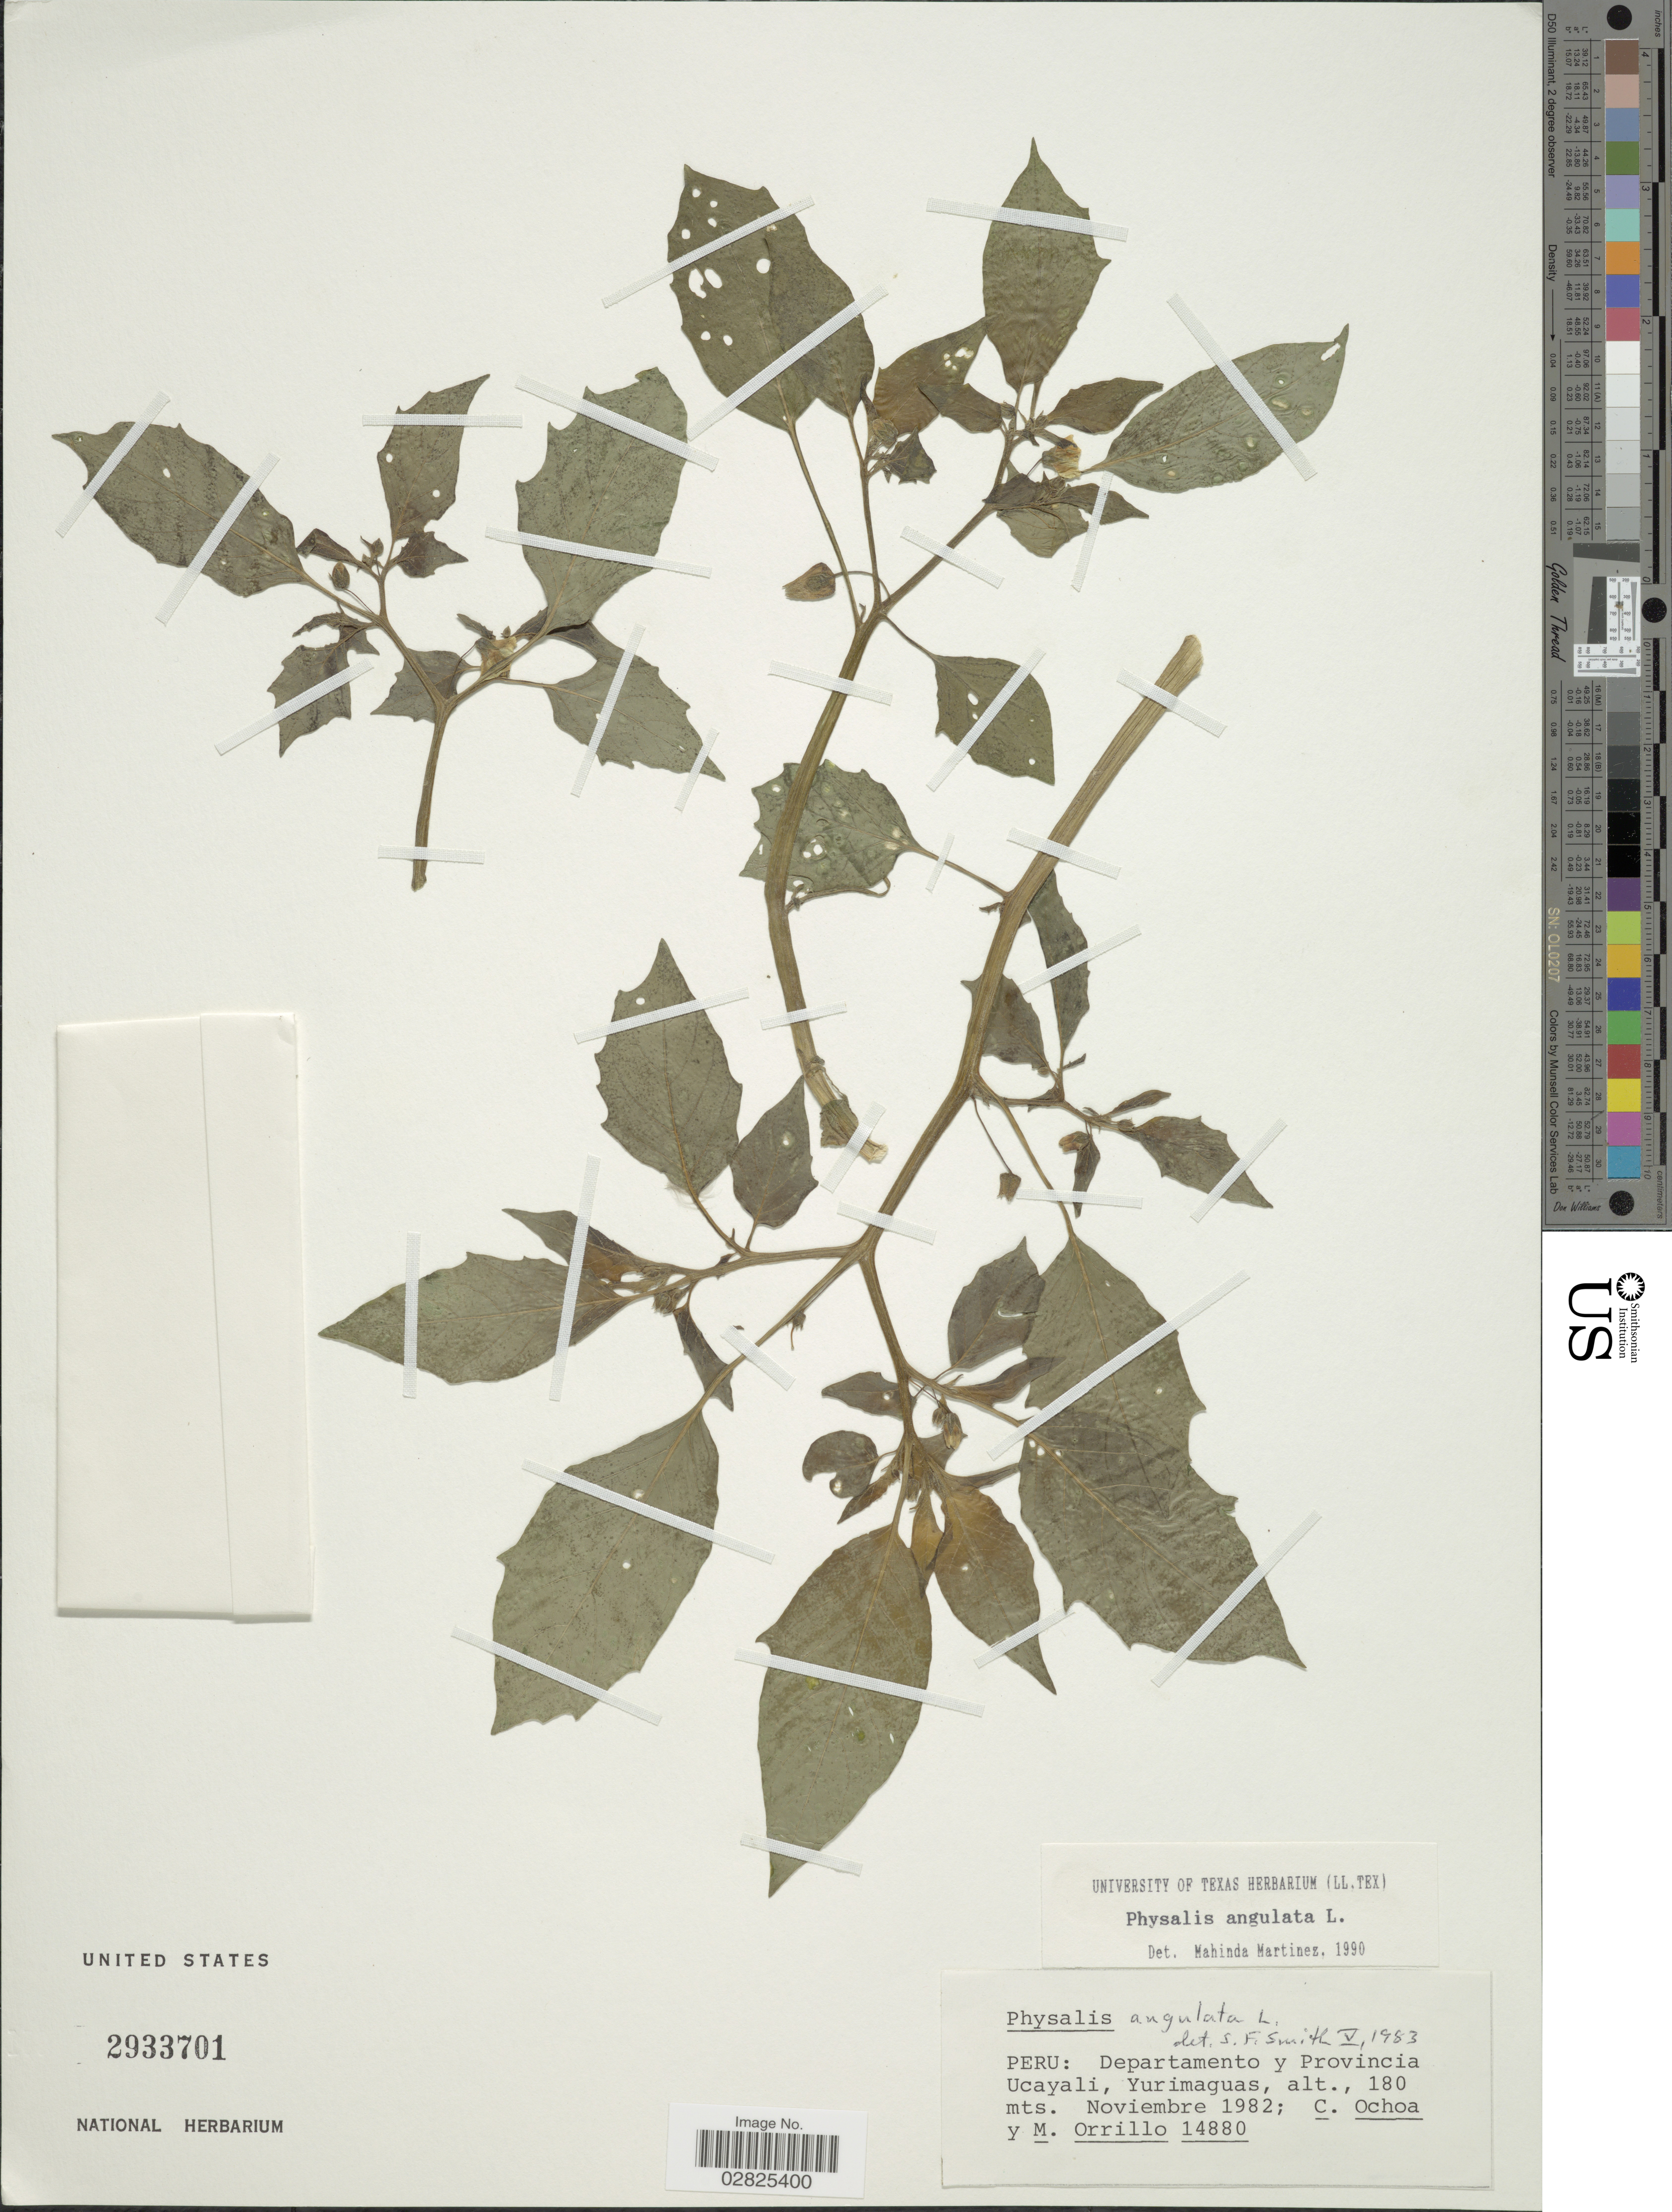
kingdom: Plantae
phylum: Tracheophyta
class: Magnoliopsida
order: Solanales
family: Solanaceae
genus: Physalis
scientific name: Physalis angulata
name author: L.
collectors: C. Ochoa & M. Orrillo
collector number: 14880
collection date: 1982-11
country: Peru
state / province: Ucayali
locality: Departamento y Provincia Ucayali, Yurimaguas.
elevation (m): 180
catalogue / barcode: US 2933701